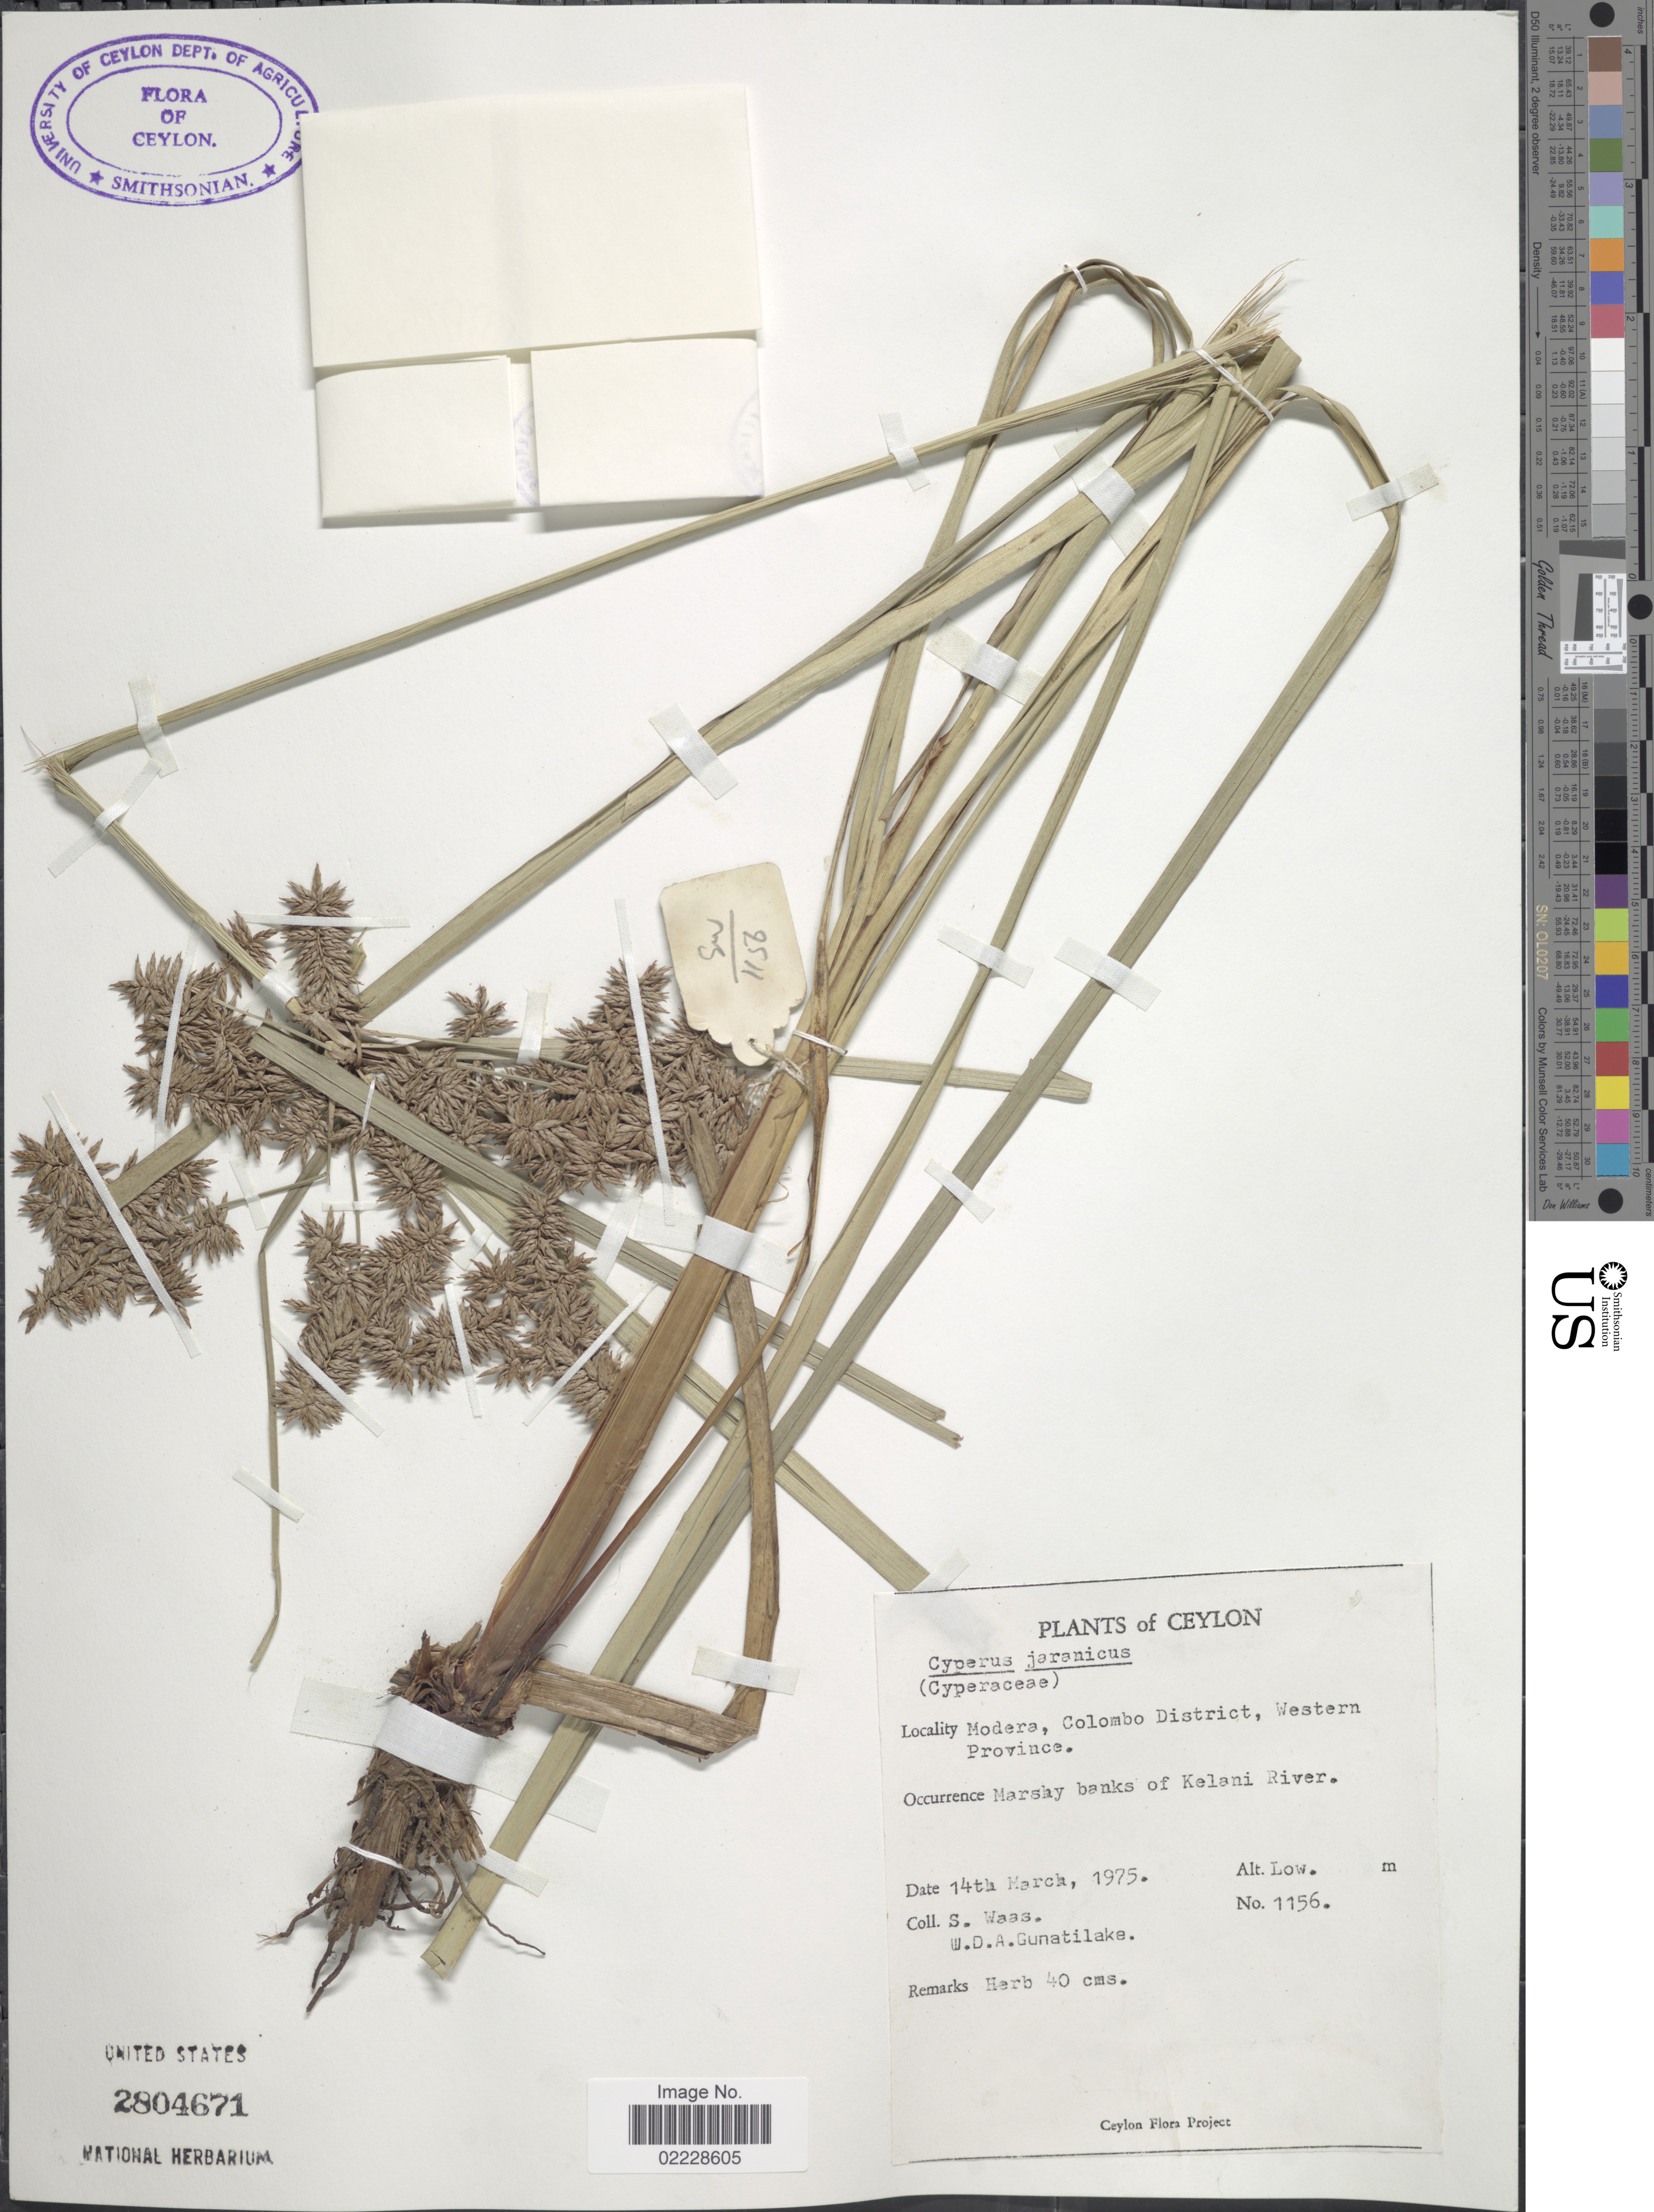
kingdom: Plantae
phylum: Tracheophyta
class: Liliopsida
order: Poales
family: Cyperaceae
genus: Cyperus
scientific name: Cyperus javanicus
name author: Houtt.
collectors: S. Waas & W. D. Gunatilake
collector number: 1156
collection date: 1975-03-14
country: Sri Lanka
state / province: Western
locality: Ceylon, Modera, Colombo District.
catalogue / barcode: US 2804671